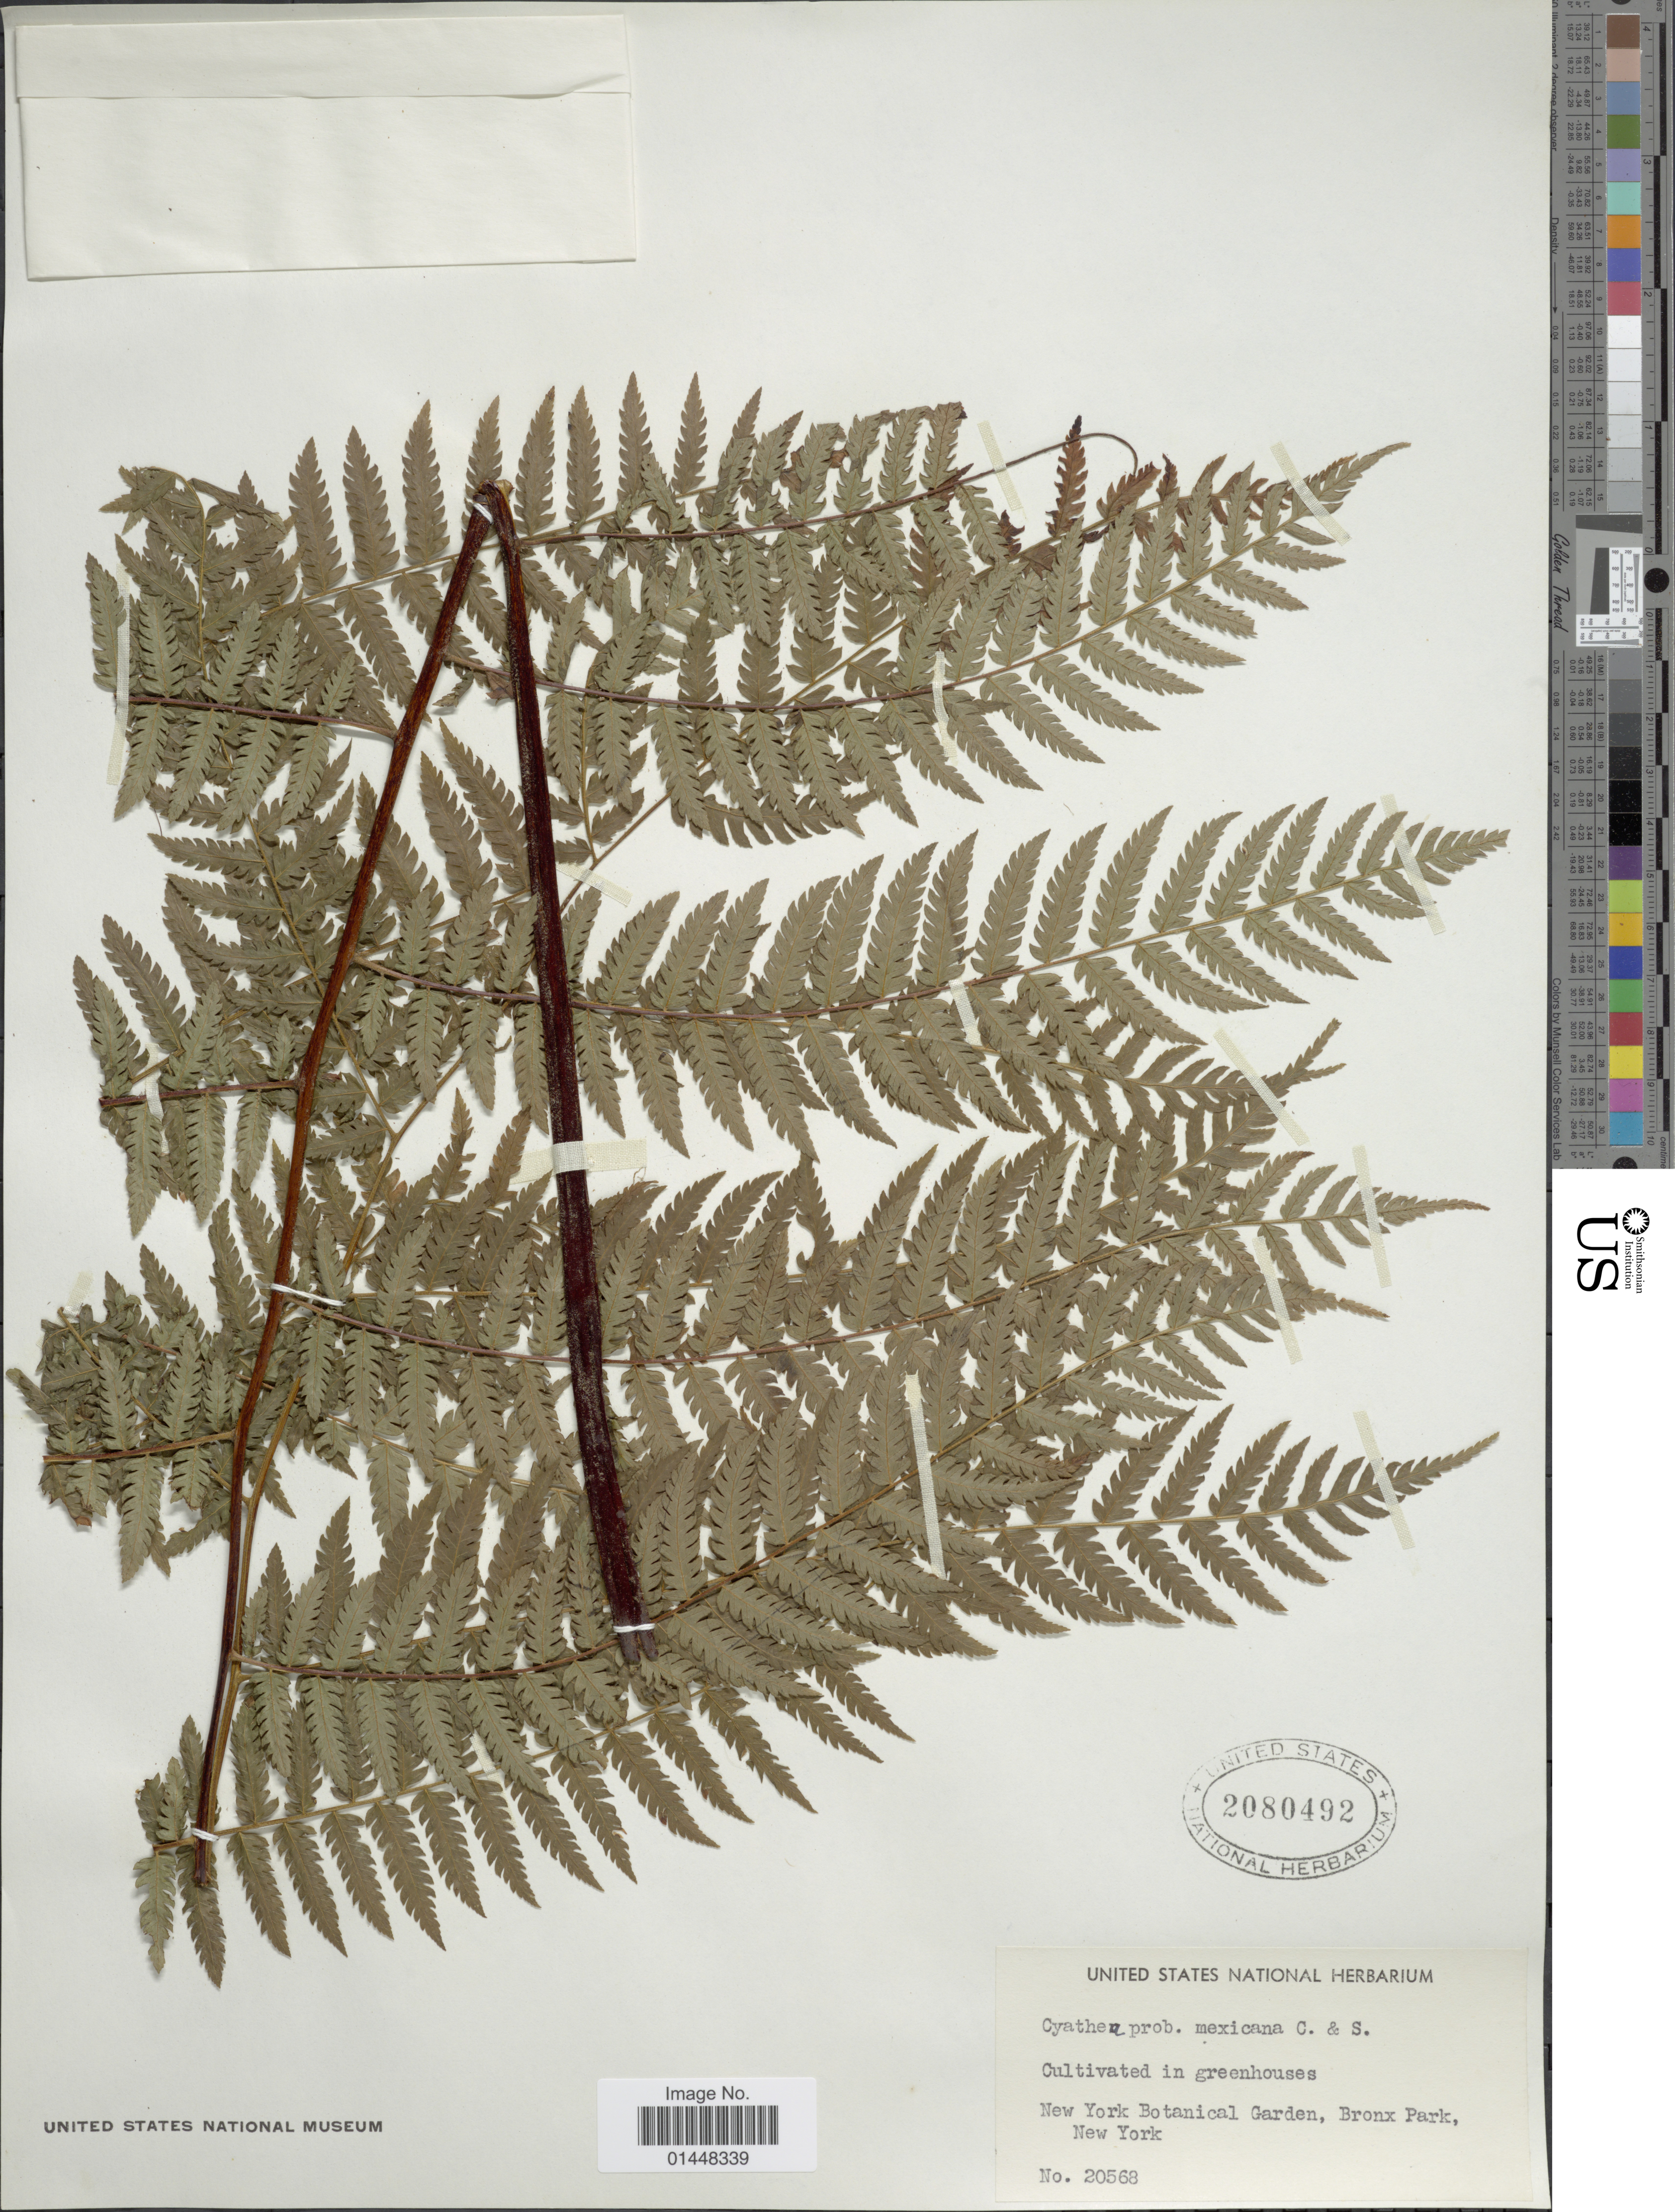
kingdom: Plantae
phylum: Tracheophyta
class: Polypodiopsida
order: Cyatheales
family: Cyatheaceae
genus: Cyathea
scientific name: Cyathea mexicana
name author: Schltdl. & Cham.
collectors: U.S. National Herbarium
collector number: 20568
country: United States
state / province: New York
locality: Cultivated in Greenhouses. New York Botantical Garden, Bronx Park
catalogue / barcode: US 2080492